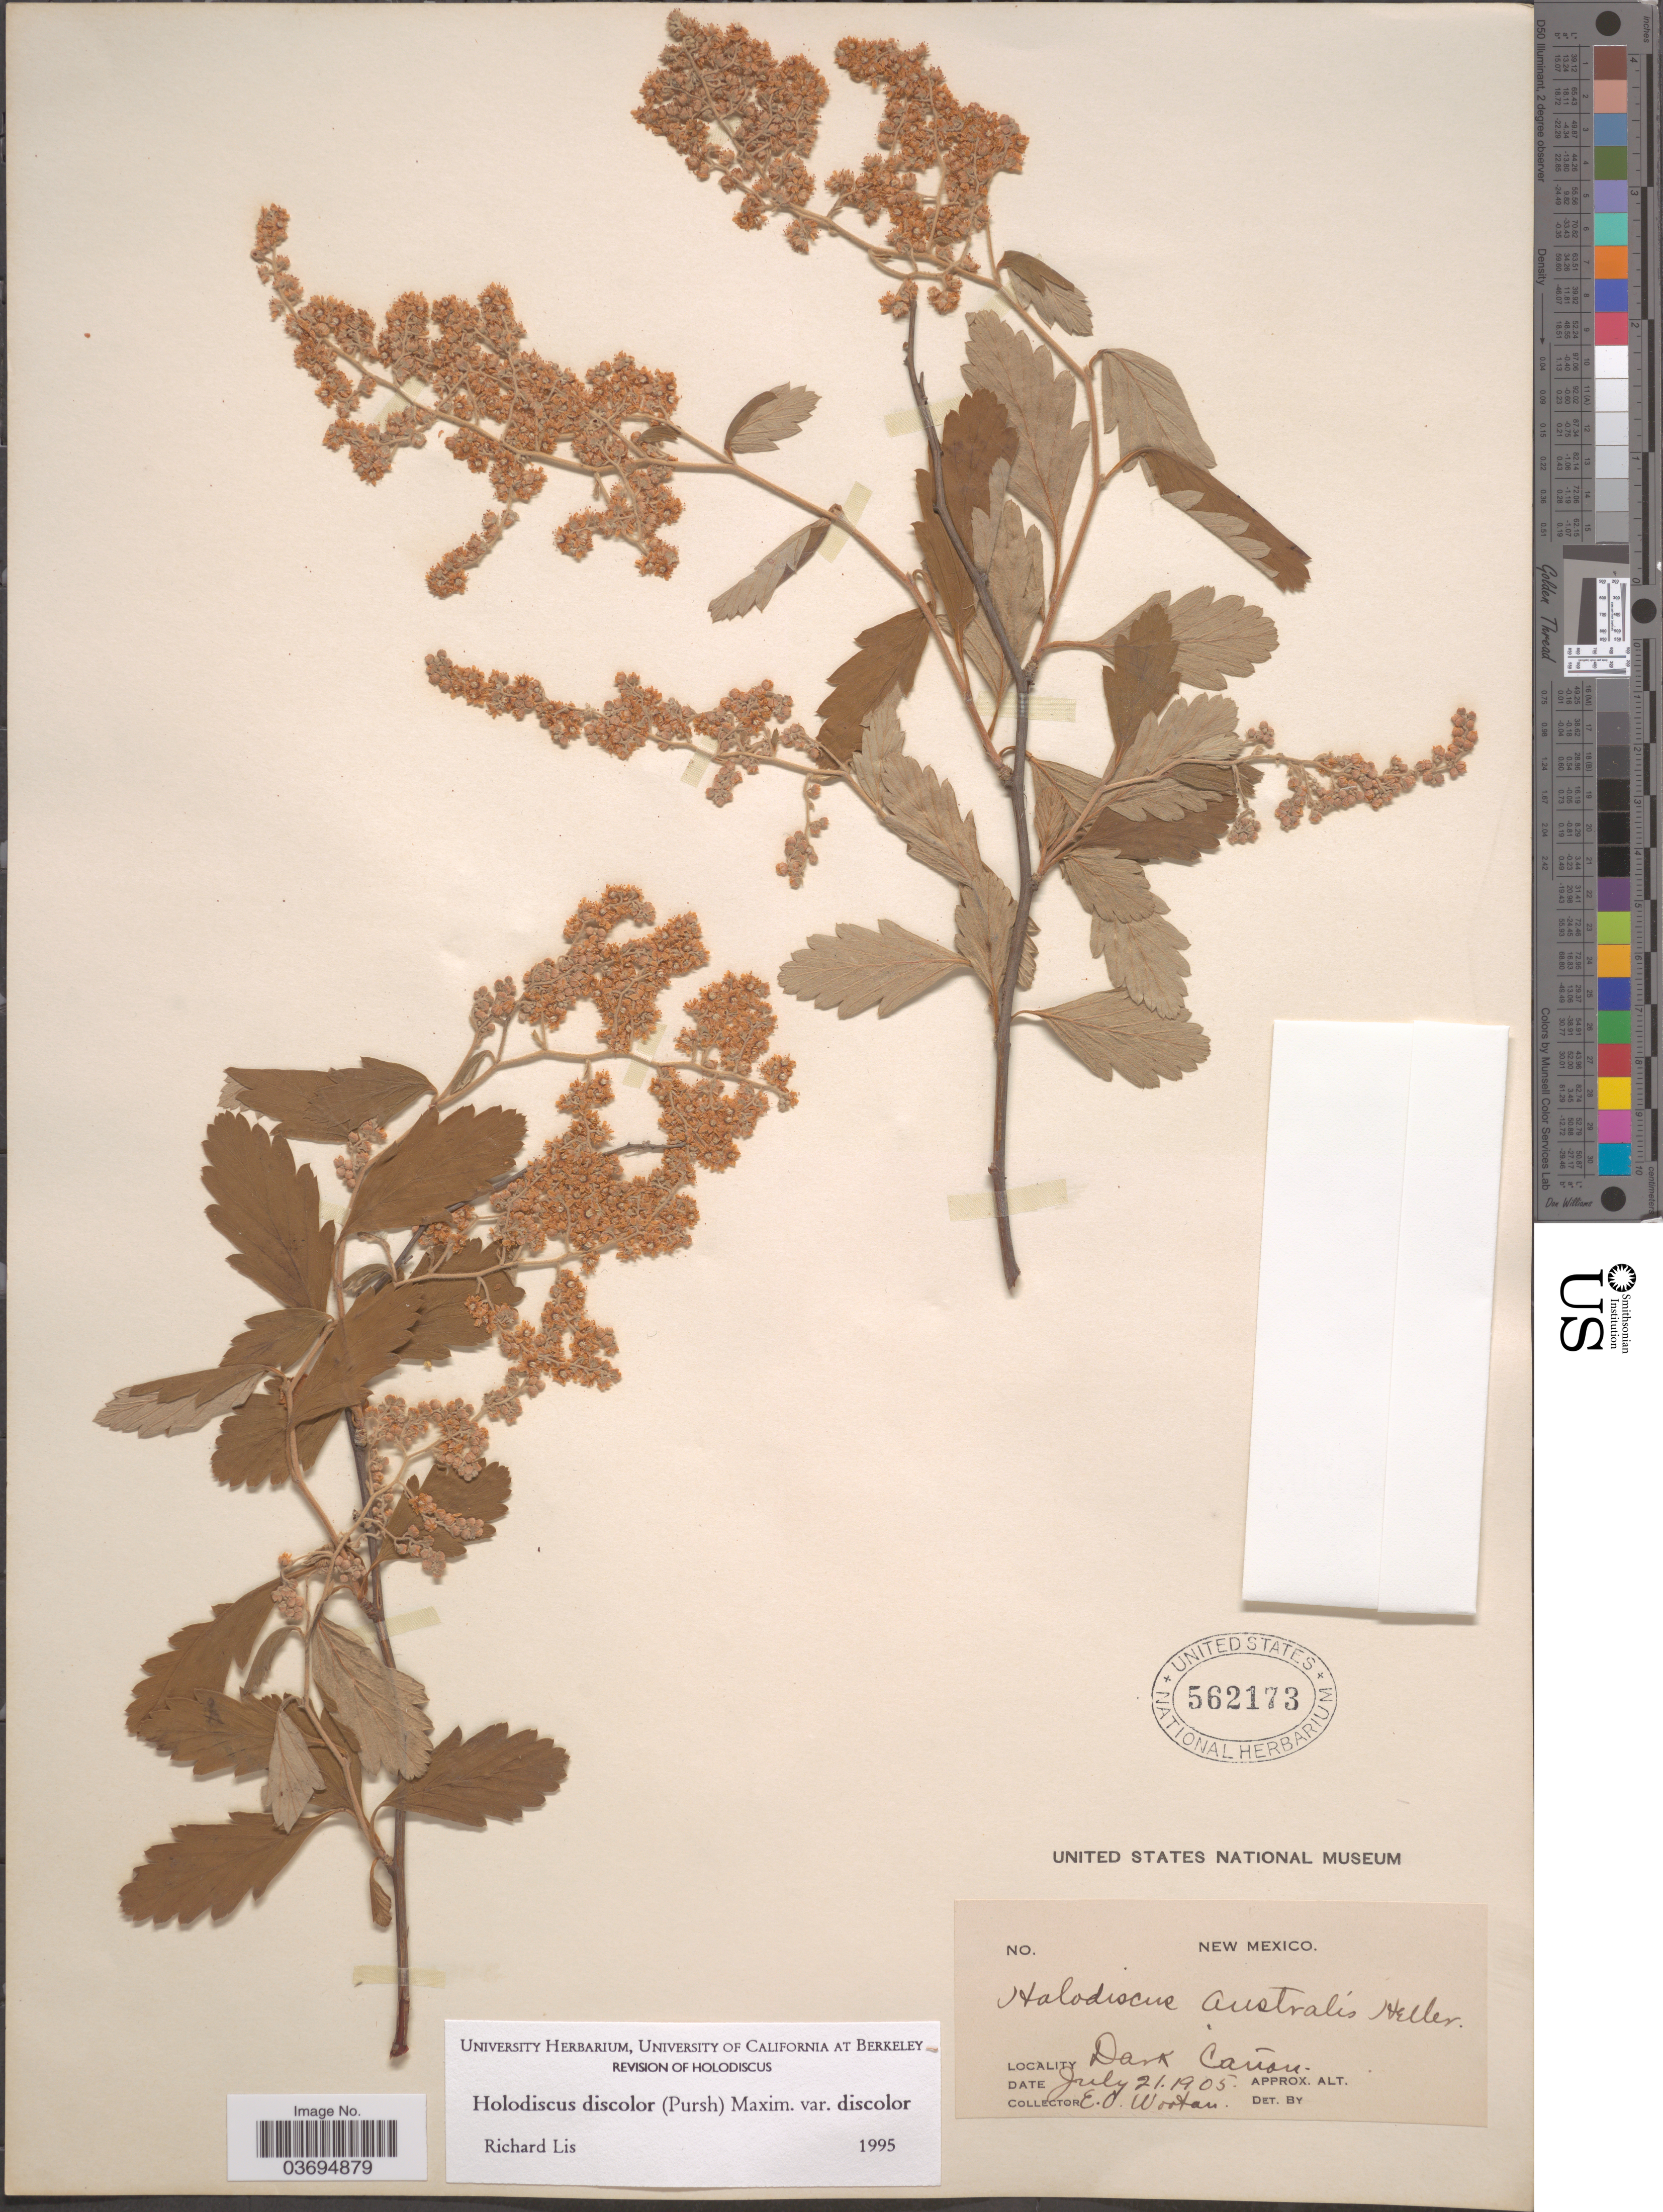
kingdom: Plantae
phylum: Tracheophyta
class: Magnoliopsida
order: Rosales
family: Rosaceae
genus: Holodiscus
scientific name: Holodiscus discolor var. discolor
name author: (Pursh) Maxim.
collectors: E. O. Wooton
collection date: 1905-07-21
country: United States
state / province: New Mexico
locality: Dark Cañon.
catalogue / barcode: US 562173